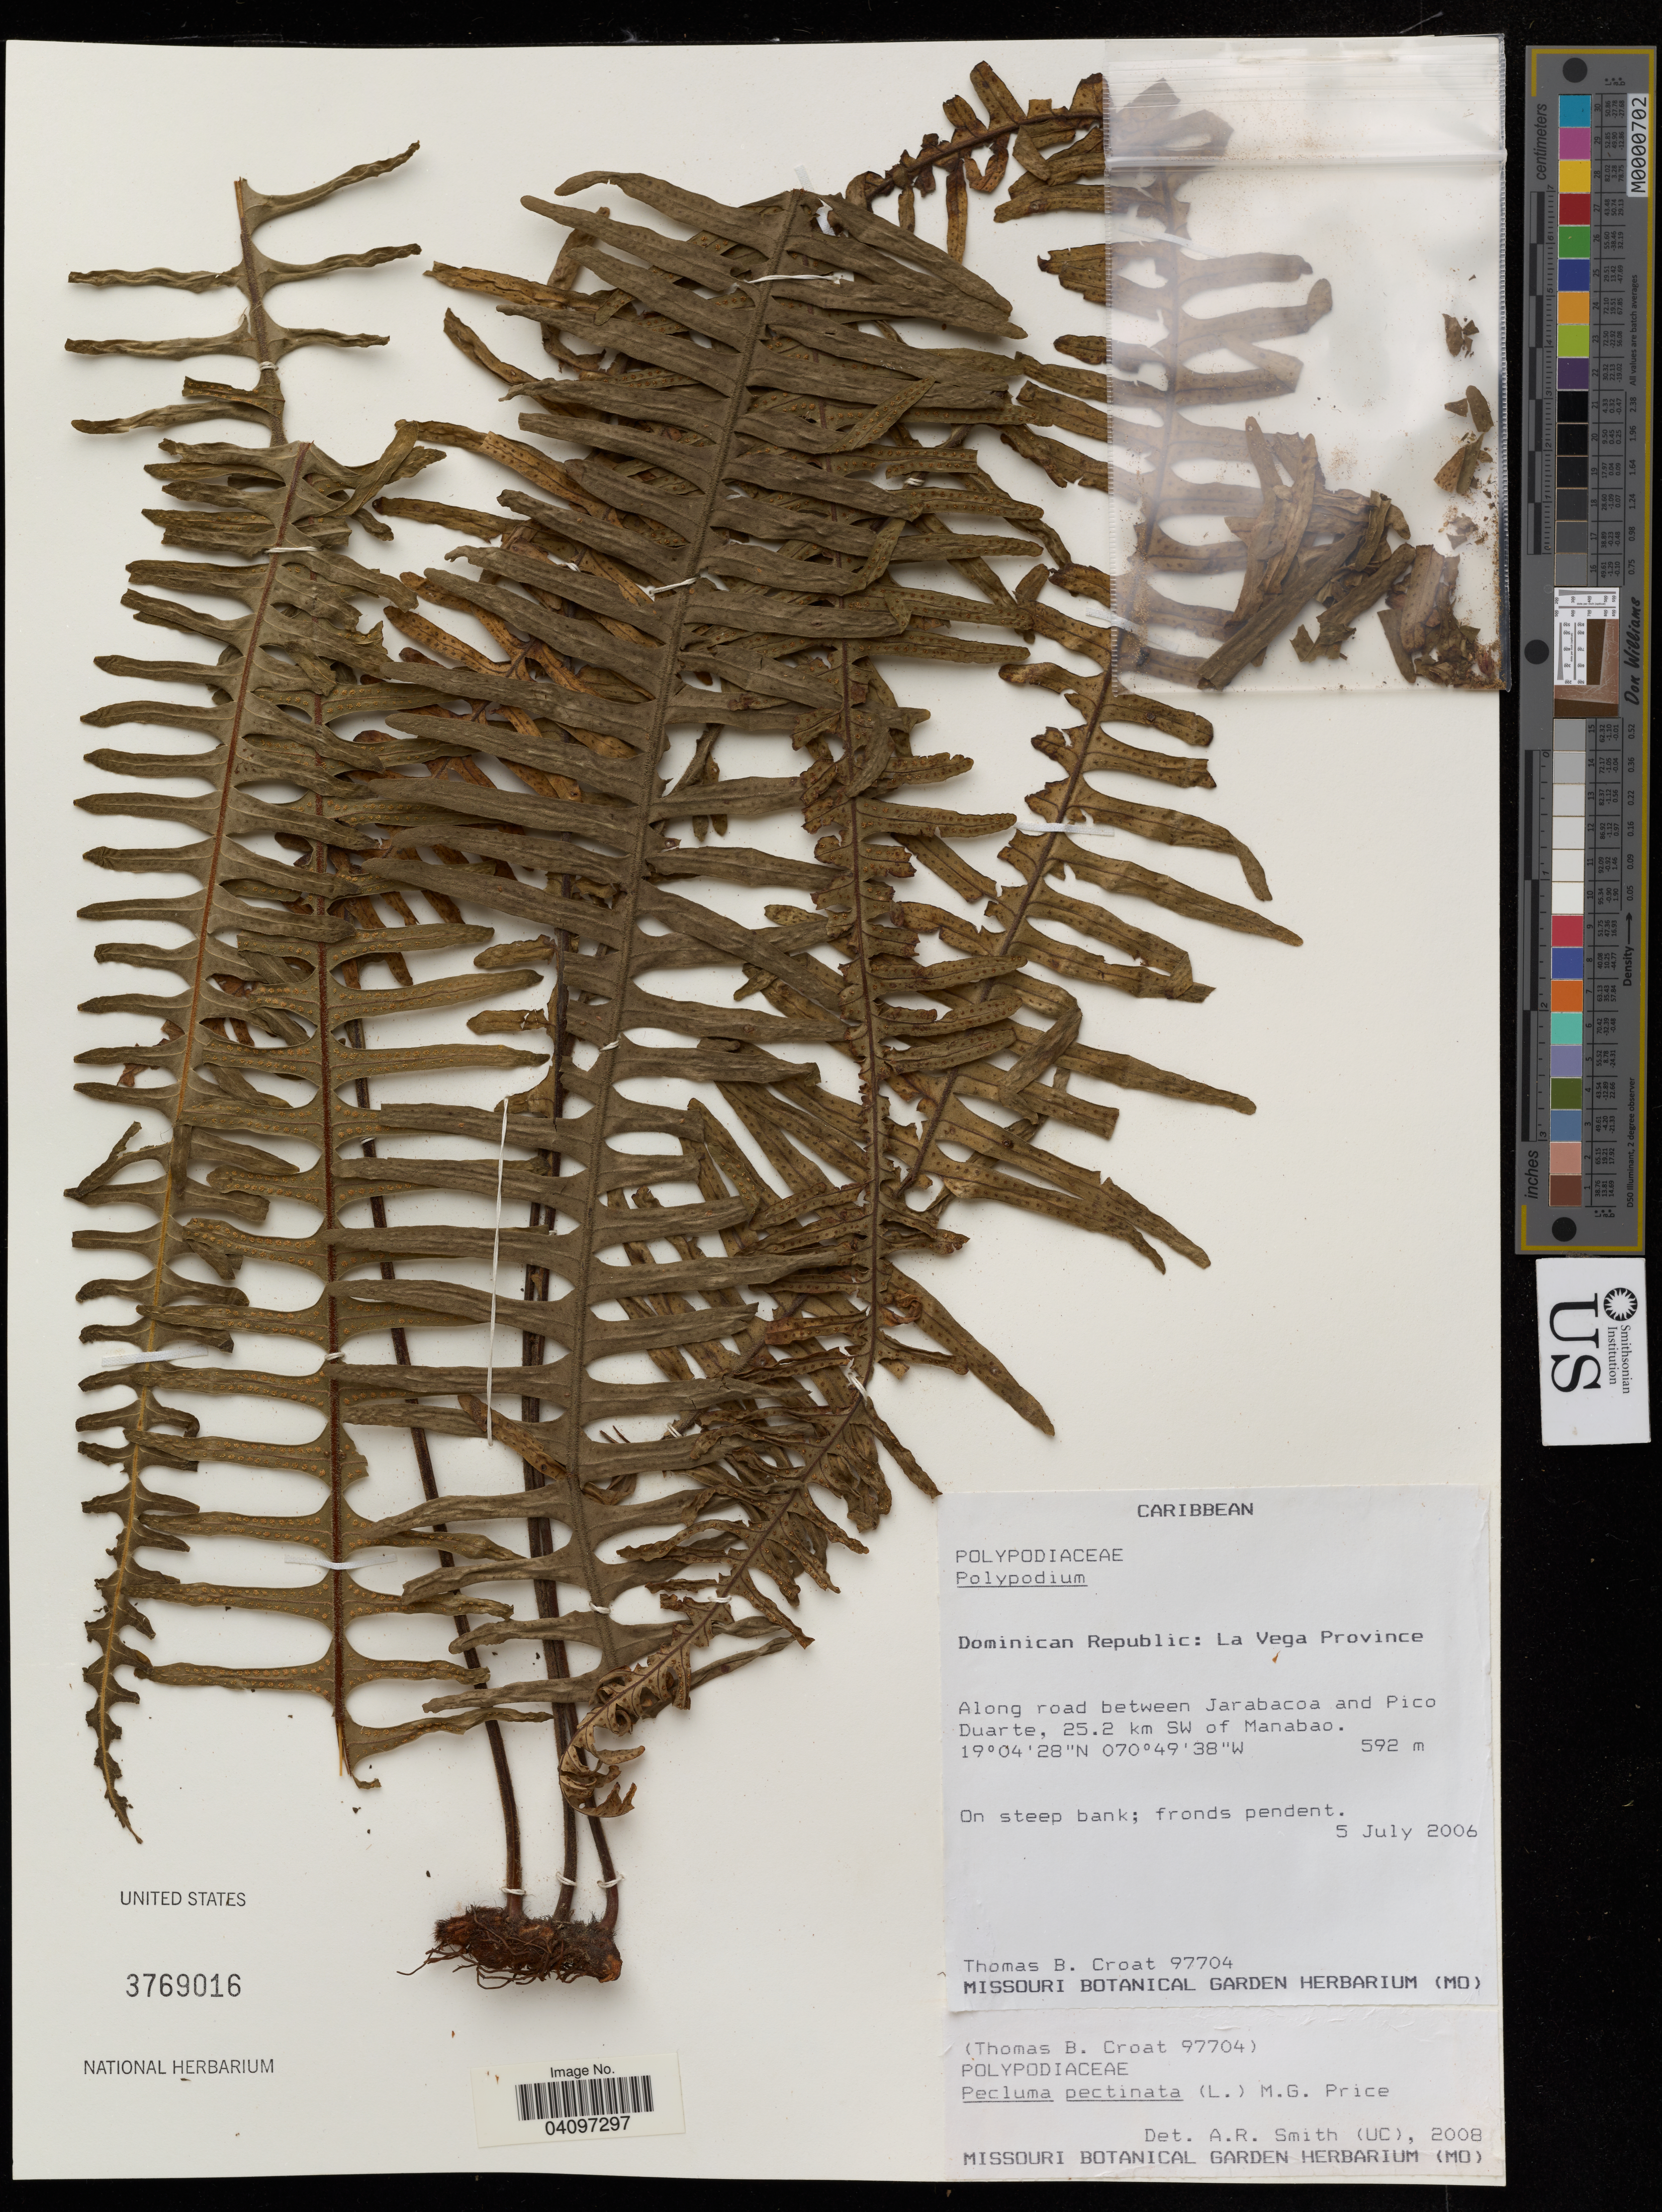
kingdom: Plantae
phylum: Tracheophyta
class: Polypodiopsida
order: Polypodiales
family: Polypodiaceae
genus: Polypodium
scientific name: Polypodium (Goniophlebiopteris) sp.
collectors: T. B. Croat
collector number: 977704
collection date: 2006-07-05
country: Dominican Republic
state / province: La Vega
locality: Along road between Jarabacoa and Pico Duarte, 25.2 km SW of Manabao.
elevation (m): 592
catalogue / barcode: US 3769016